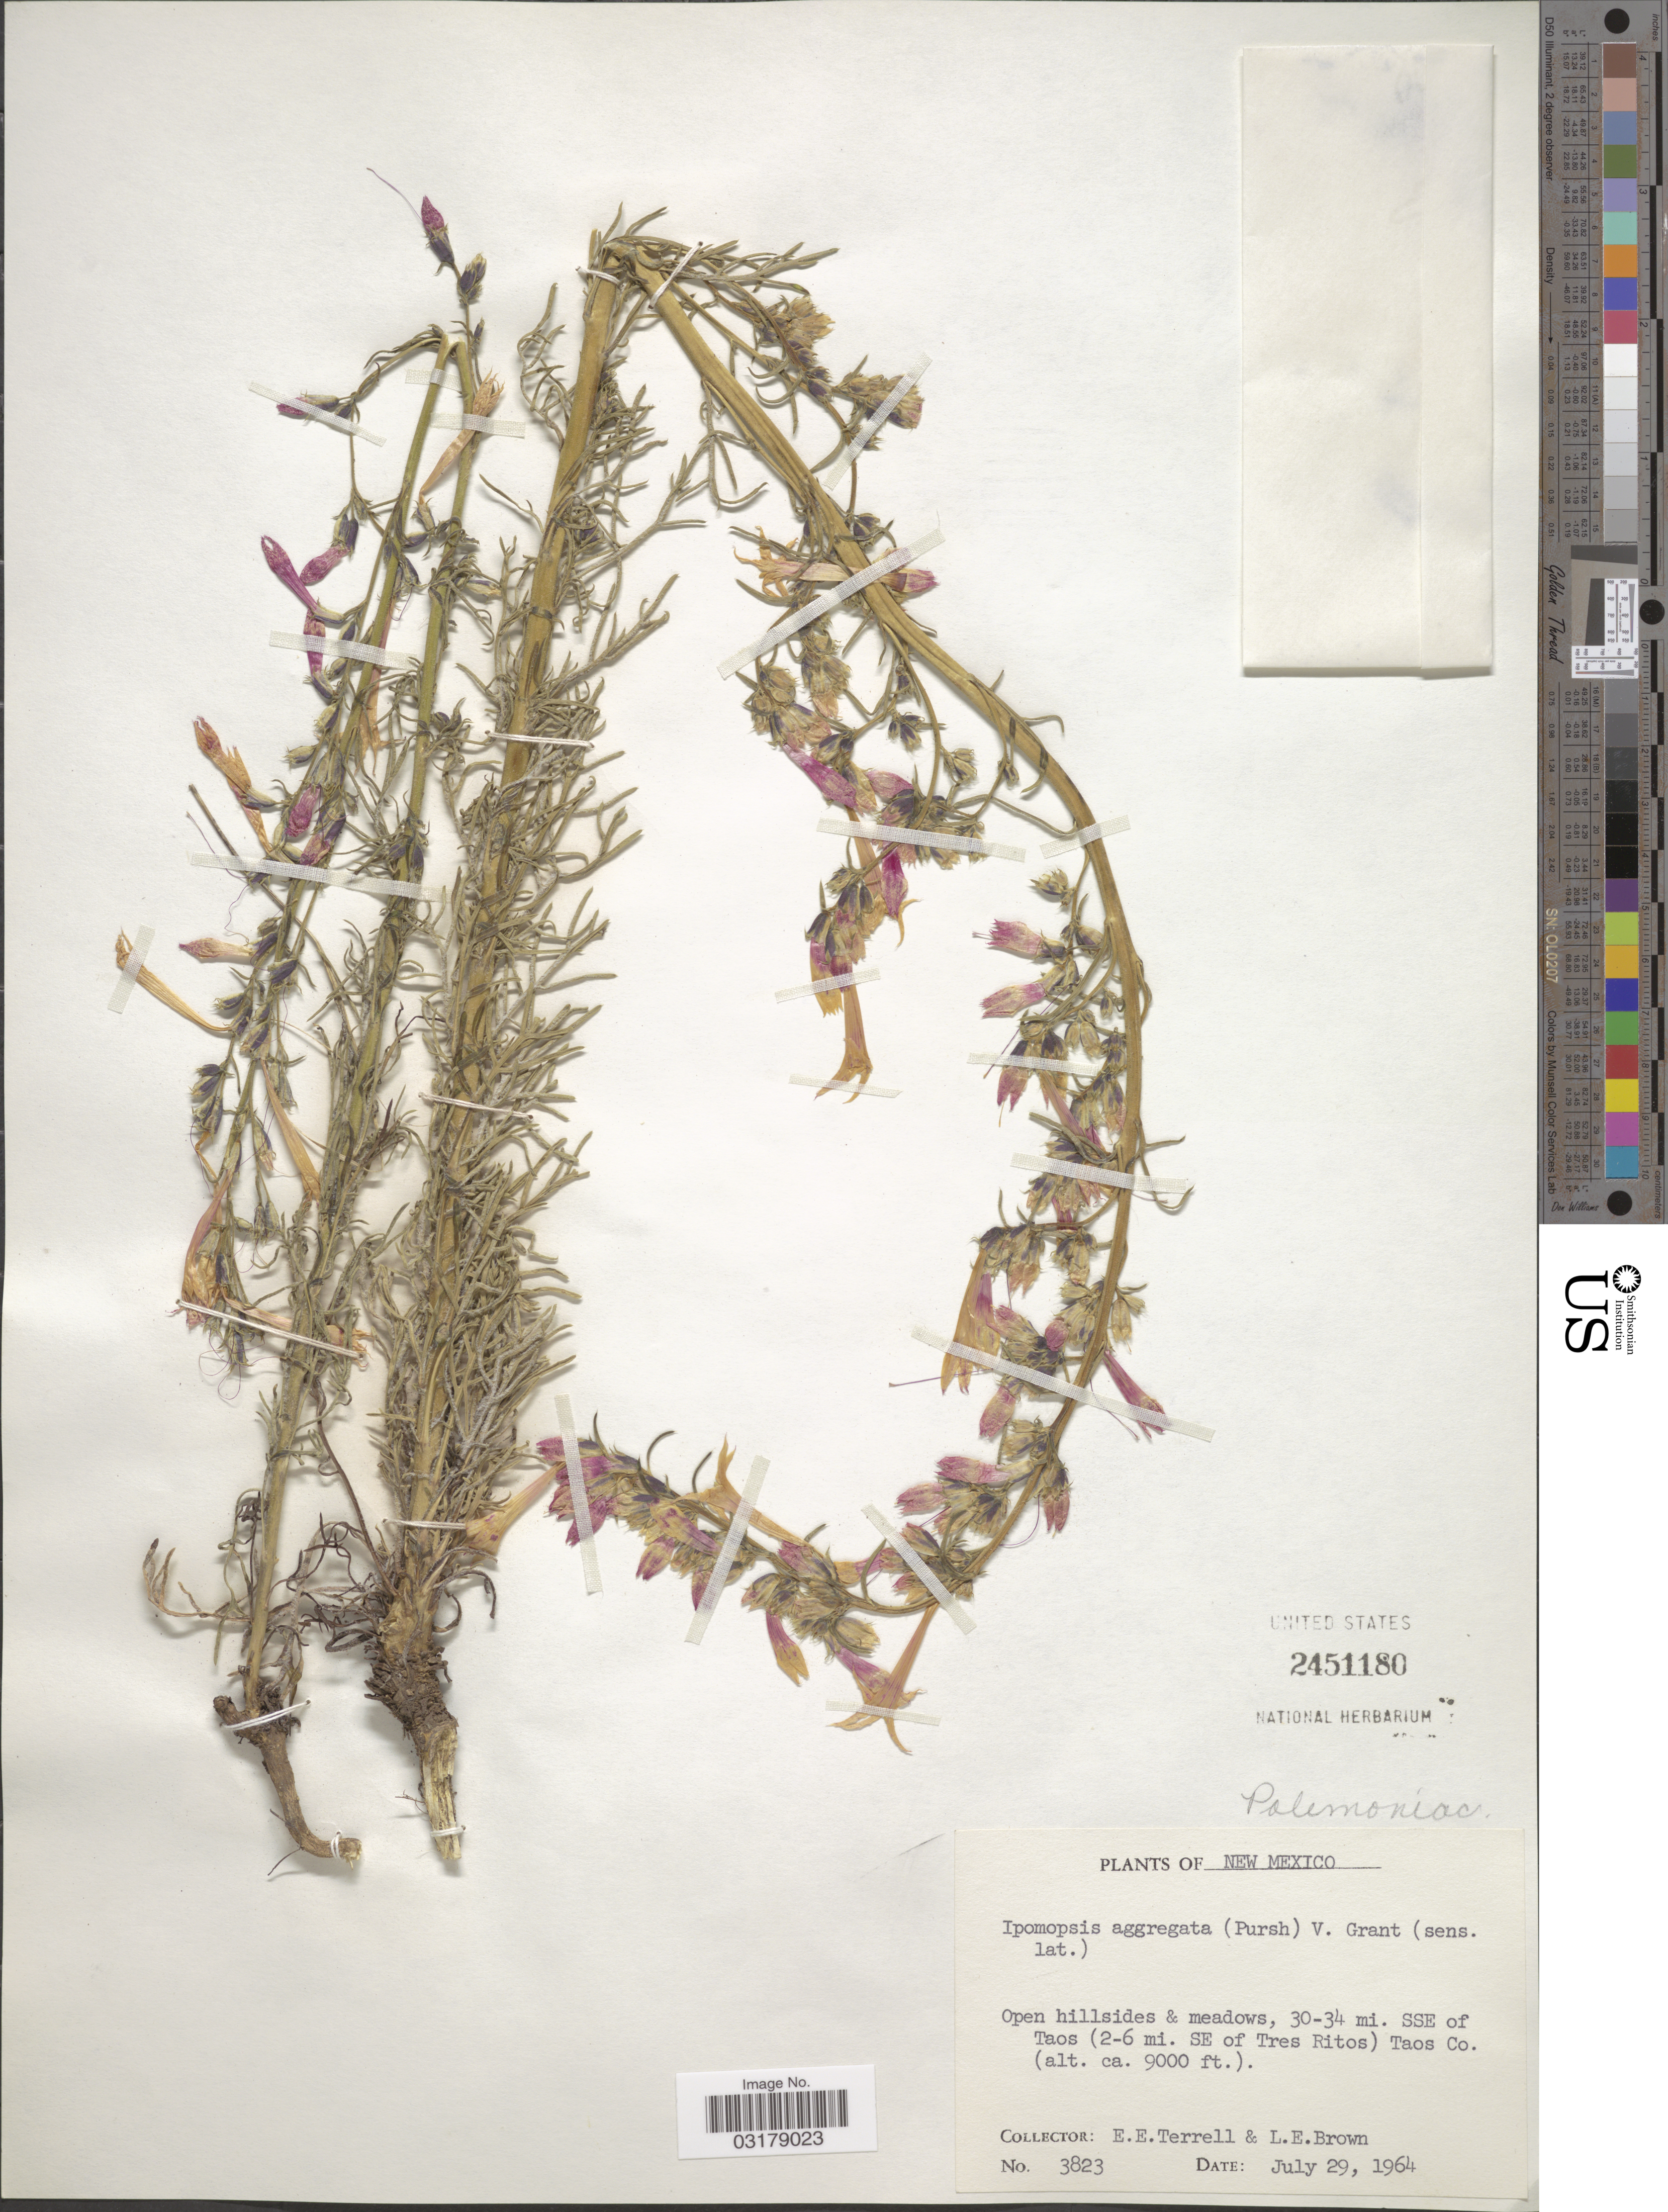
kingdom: Plantae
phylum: Tracheophyta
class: Magnoliopsida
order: Ericales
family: Polemoniaceae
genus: Ipomopsis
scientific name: Ipomopsis aggregata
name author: (Pursh) V.E. Grant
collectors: E. E. Terrell & L. E. Brown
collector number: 3823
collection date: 1964-07-29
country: United States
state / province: New Mexico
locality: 30-34 mi. SSE of Taos (2-6 mi. SE of Tres Ritos). Taos Co.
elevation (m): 2743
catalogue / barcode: US 2451180